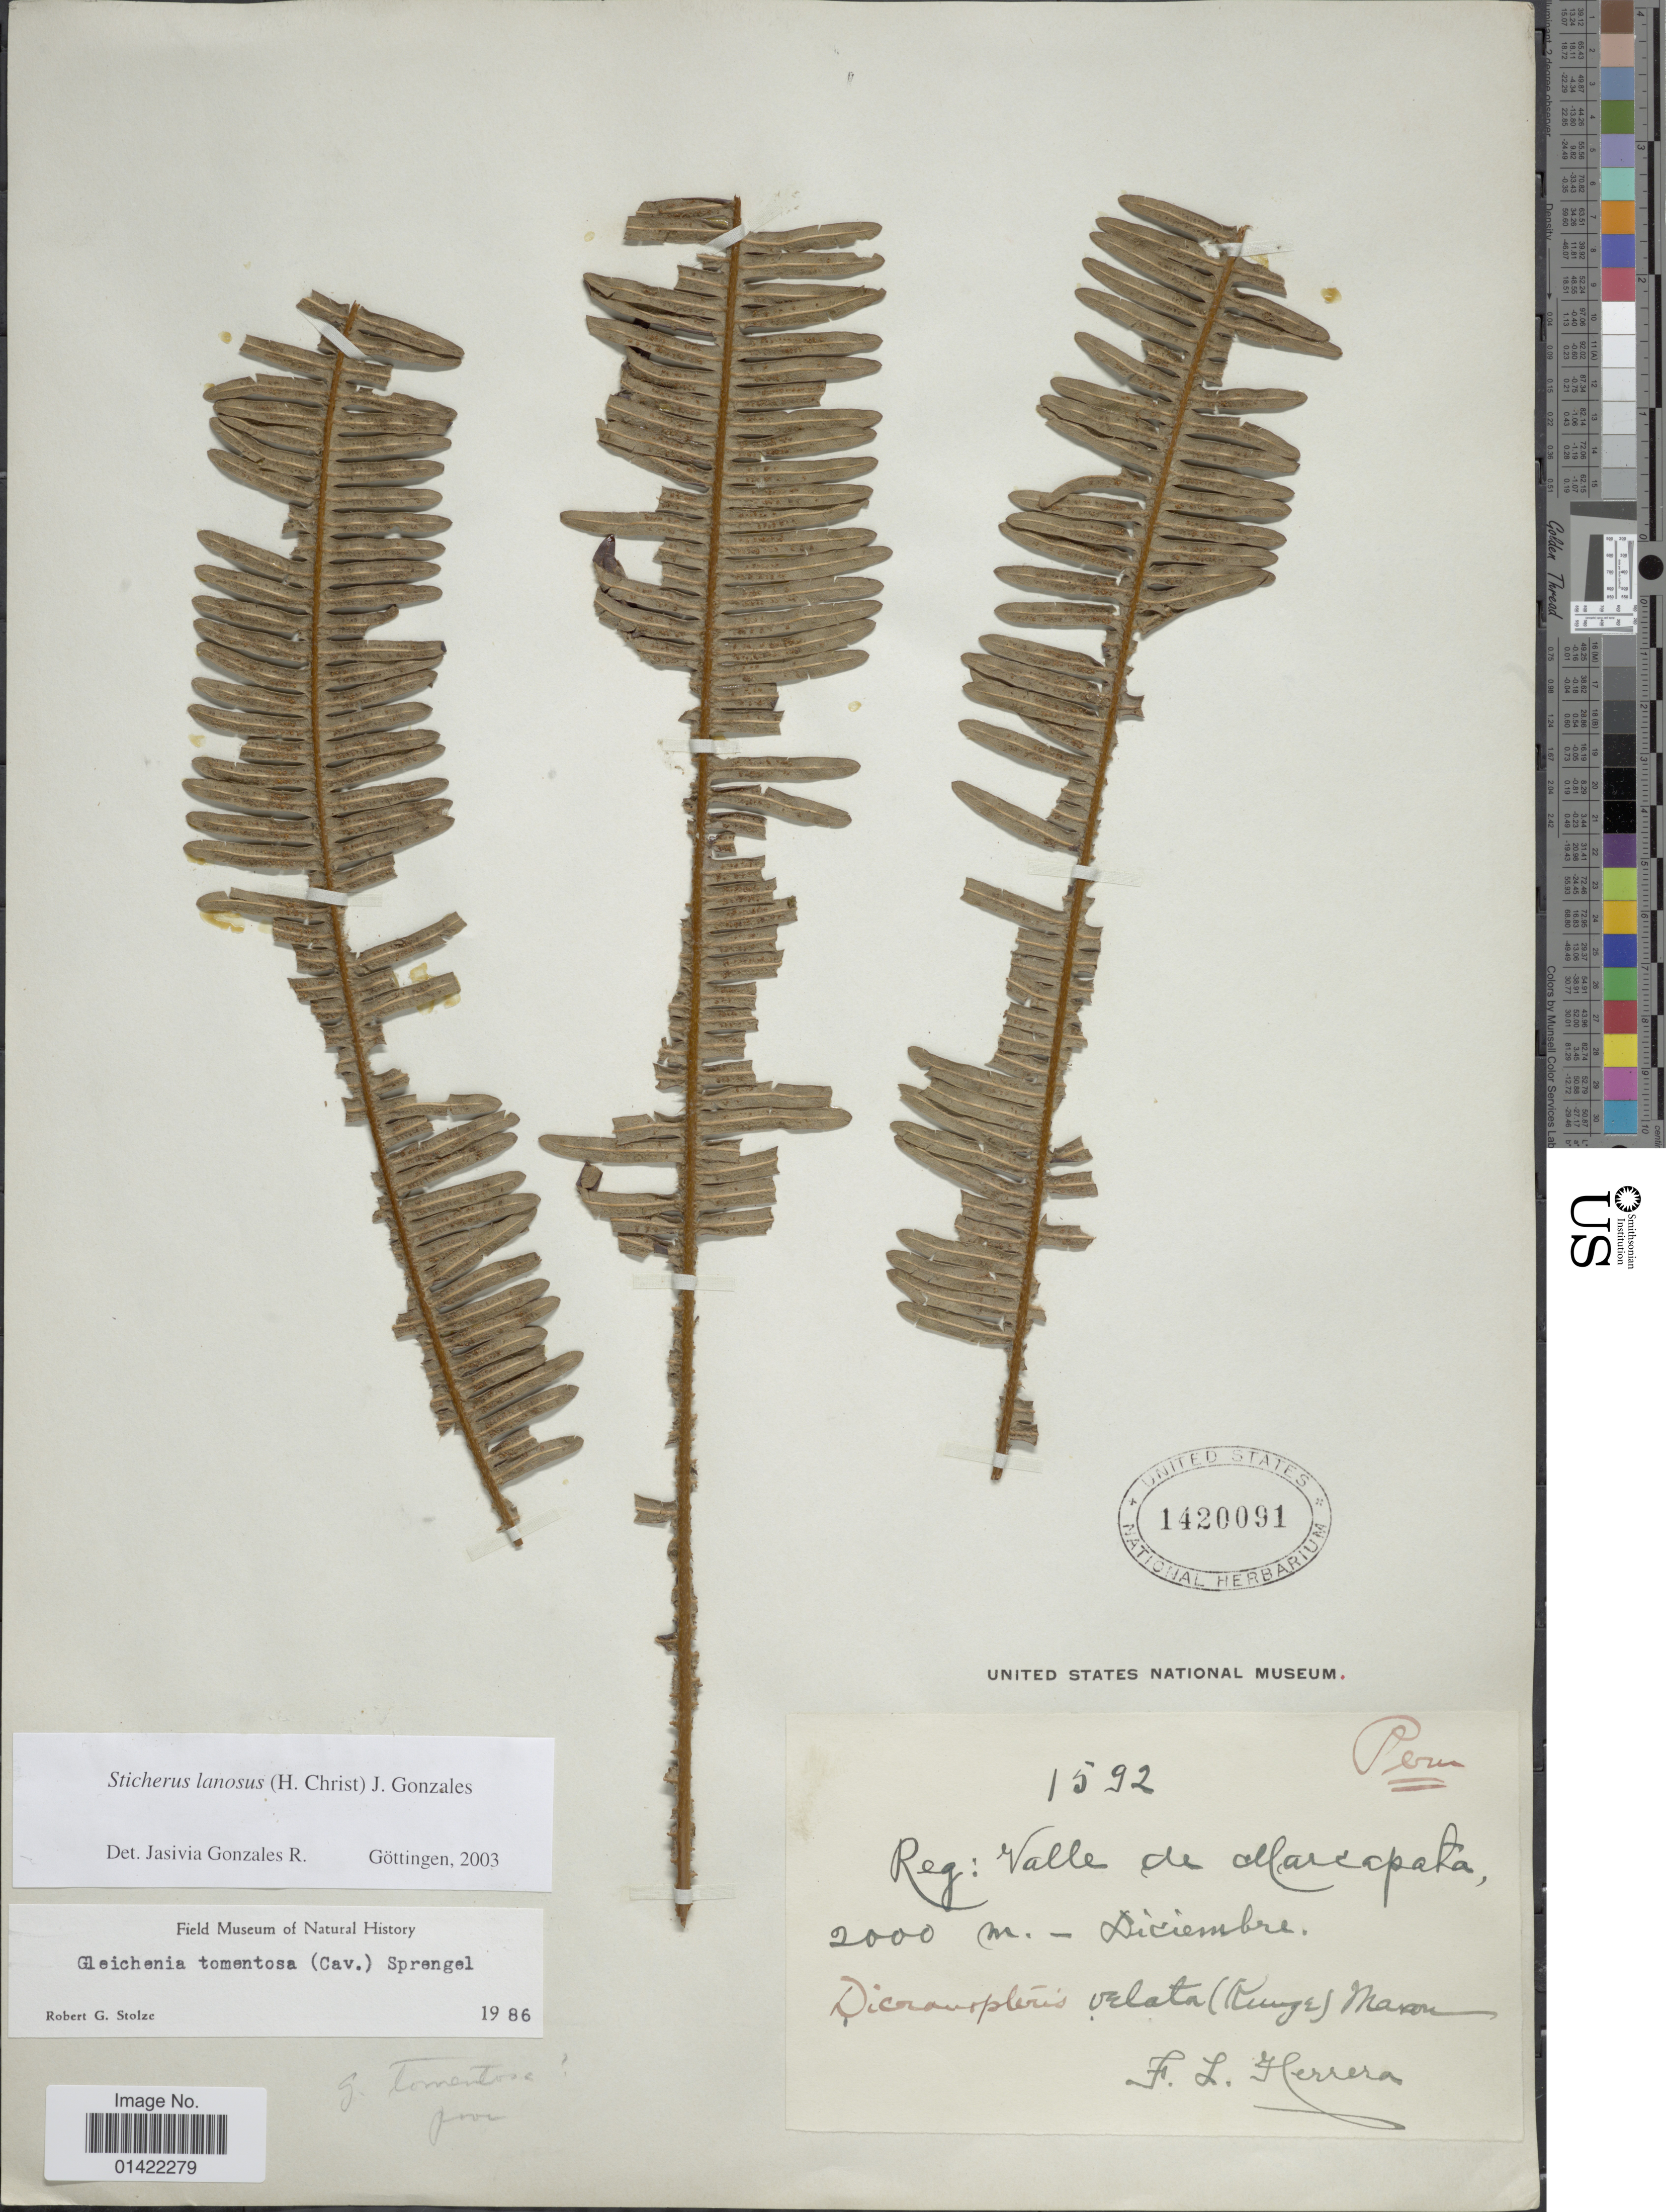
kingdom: Plantae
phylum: Tracheophyta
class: Polypodiopsida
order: Gleicheniales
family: Gleicheniaceae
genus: Sticherus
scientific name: Sticherus lanosus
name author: (Christ) J. Gonzales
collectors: F. L. Herrera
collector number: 1592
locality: Valle de Marcapata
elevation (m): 2000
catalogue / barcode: US 1420091